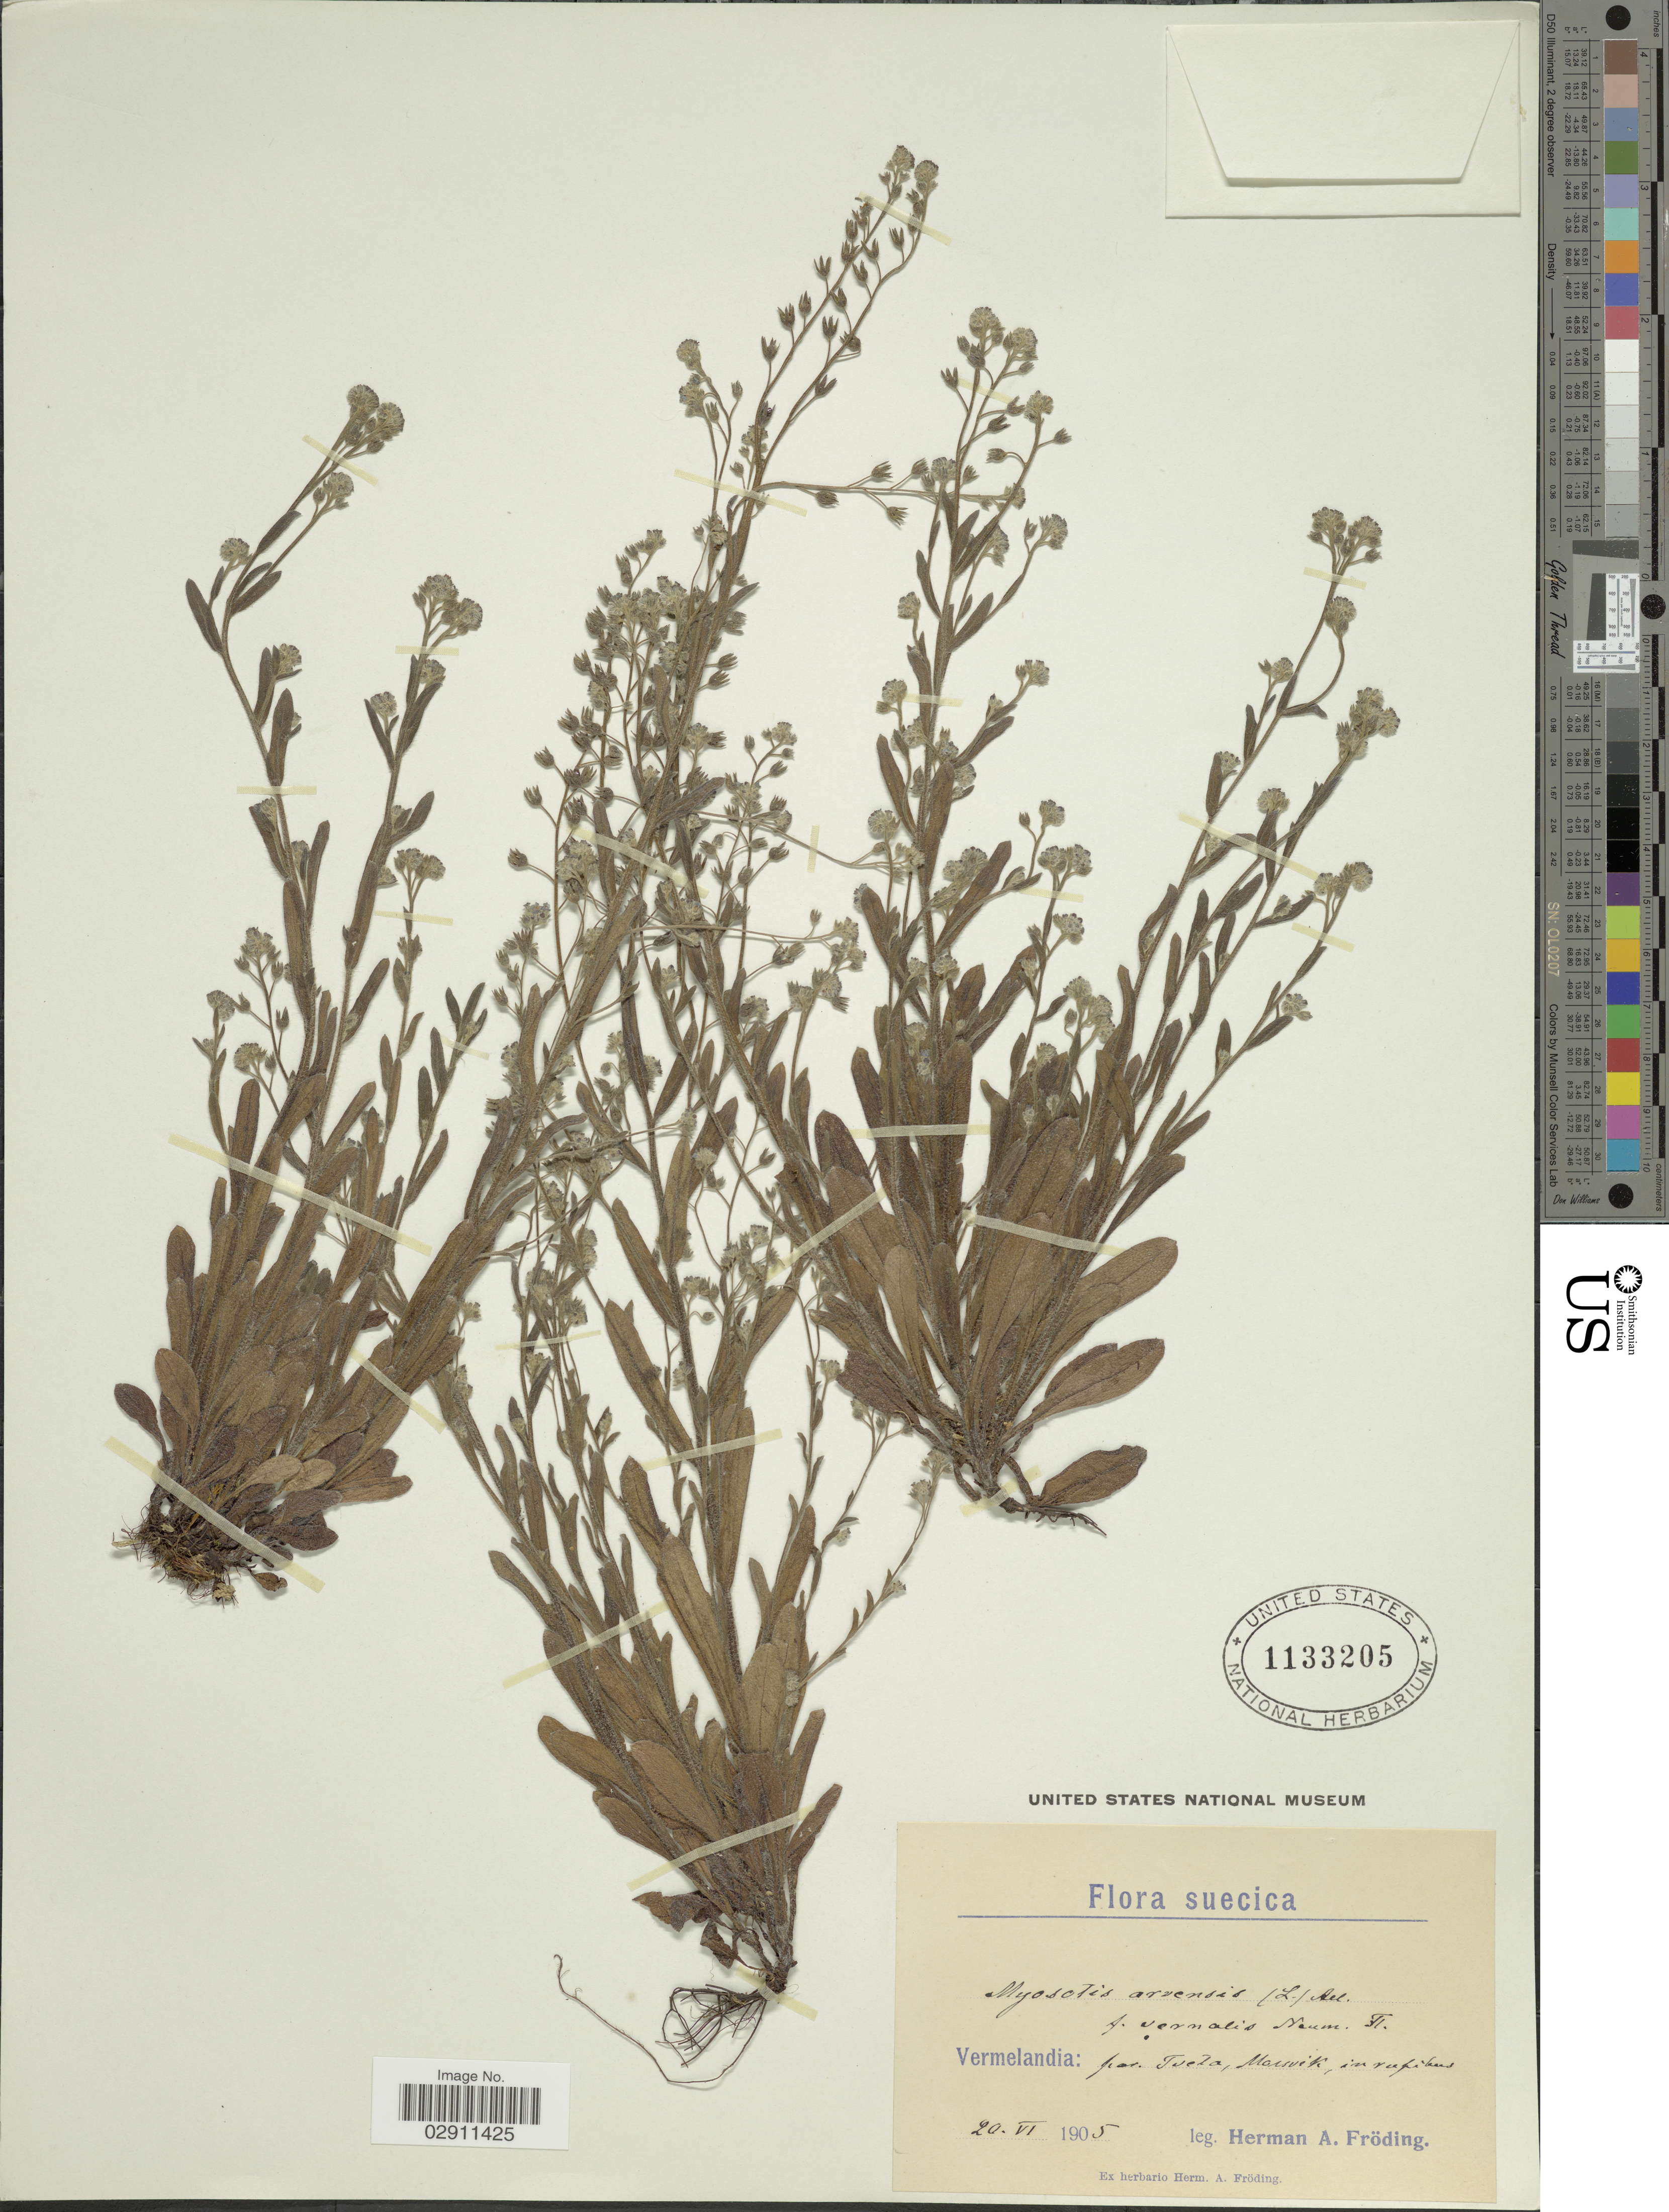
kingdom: Plantae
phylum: Tracheophyta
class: Magnoliopsida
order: Boraginales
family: Boraginaceae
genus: Myosotis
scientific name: Myosotis arvensis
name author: (L.) Hill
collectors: H. Froding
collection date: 1905-06-20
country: Sweden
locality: Suecica, Vermelandia: par. Tveta, Marsvik.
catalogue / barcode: US 1133205